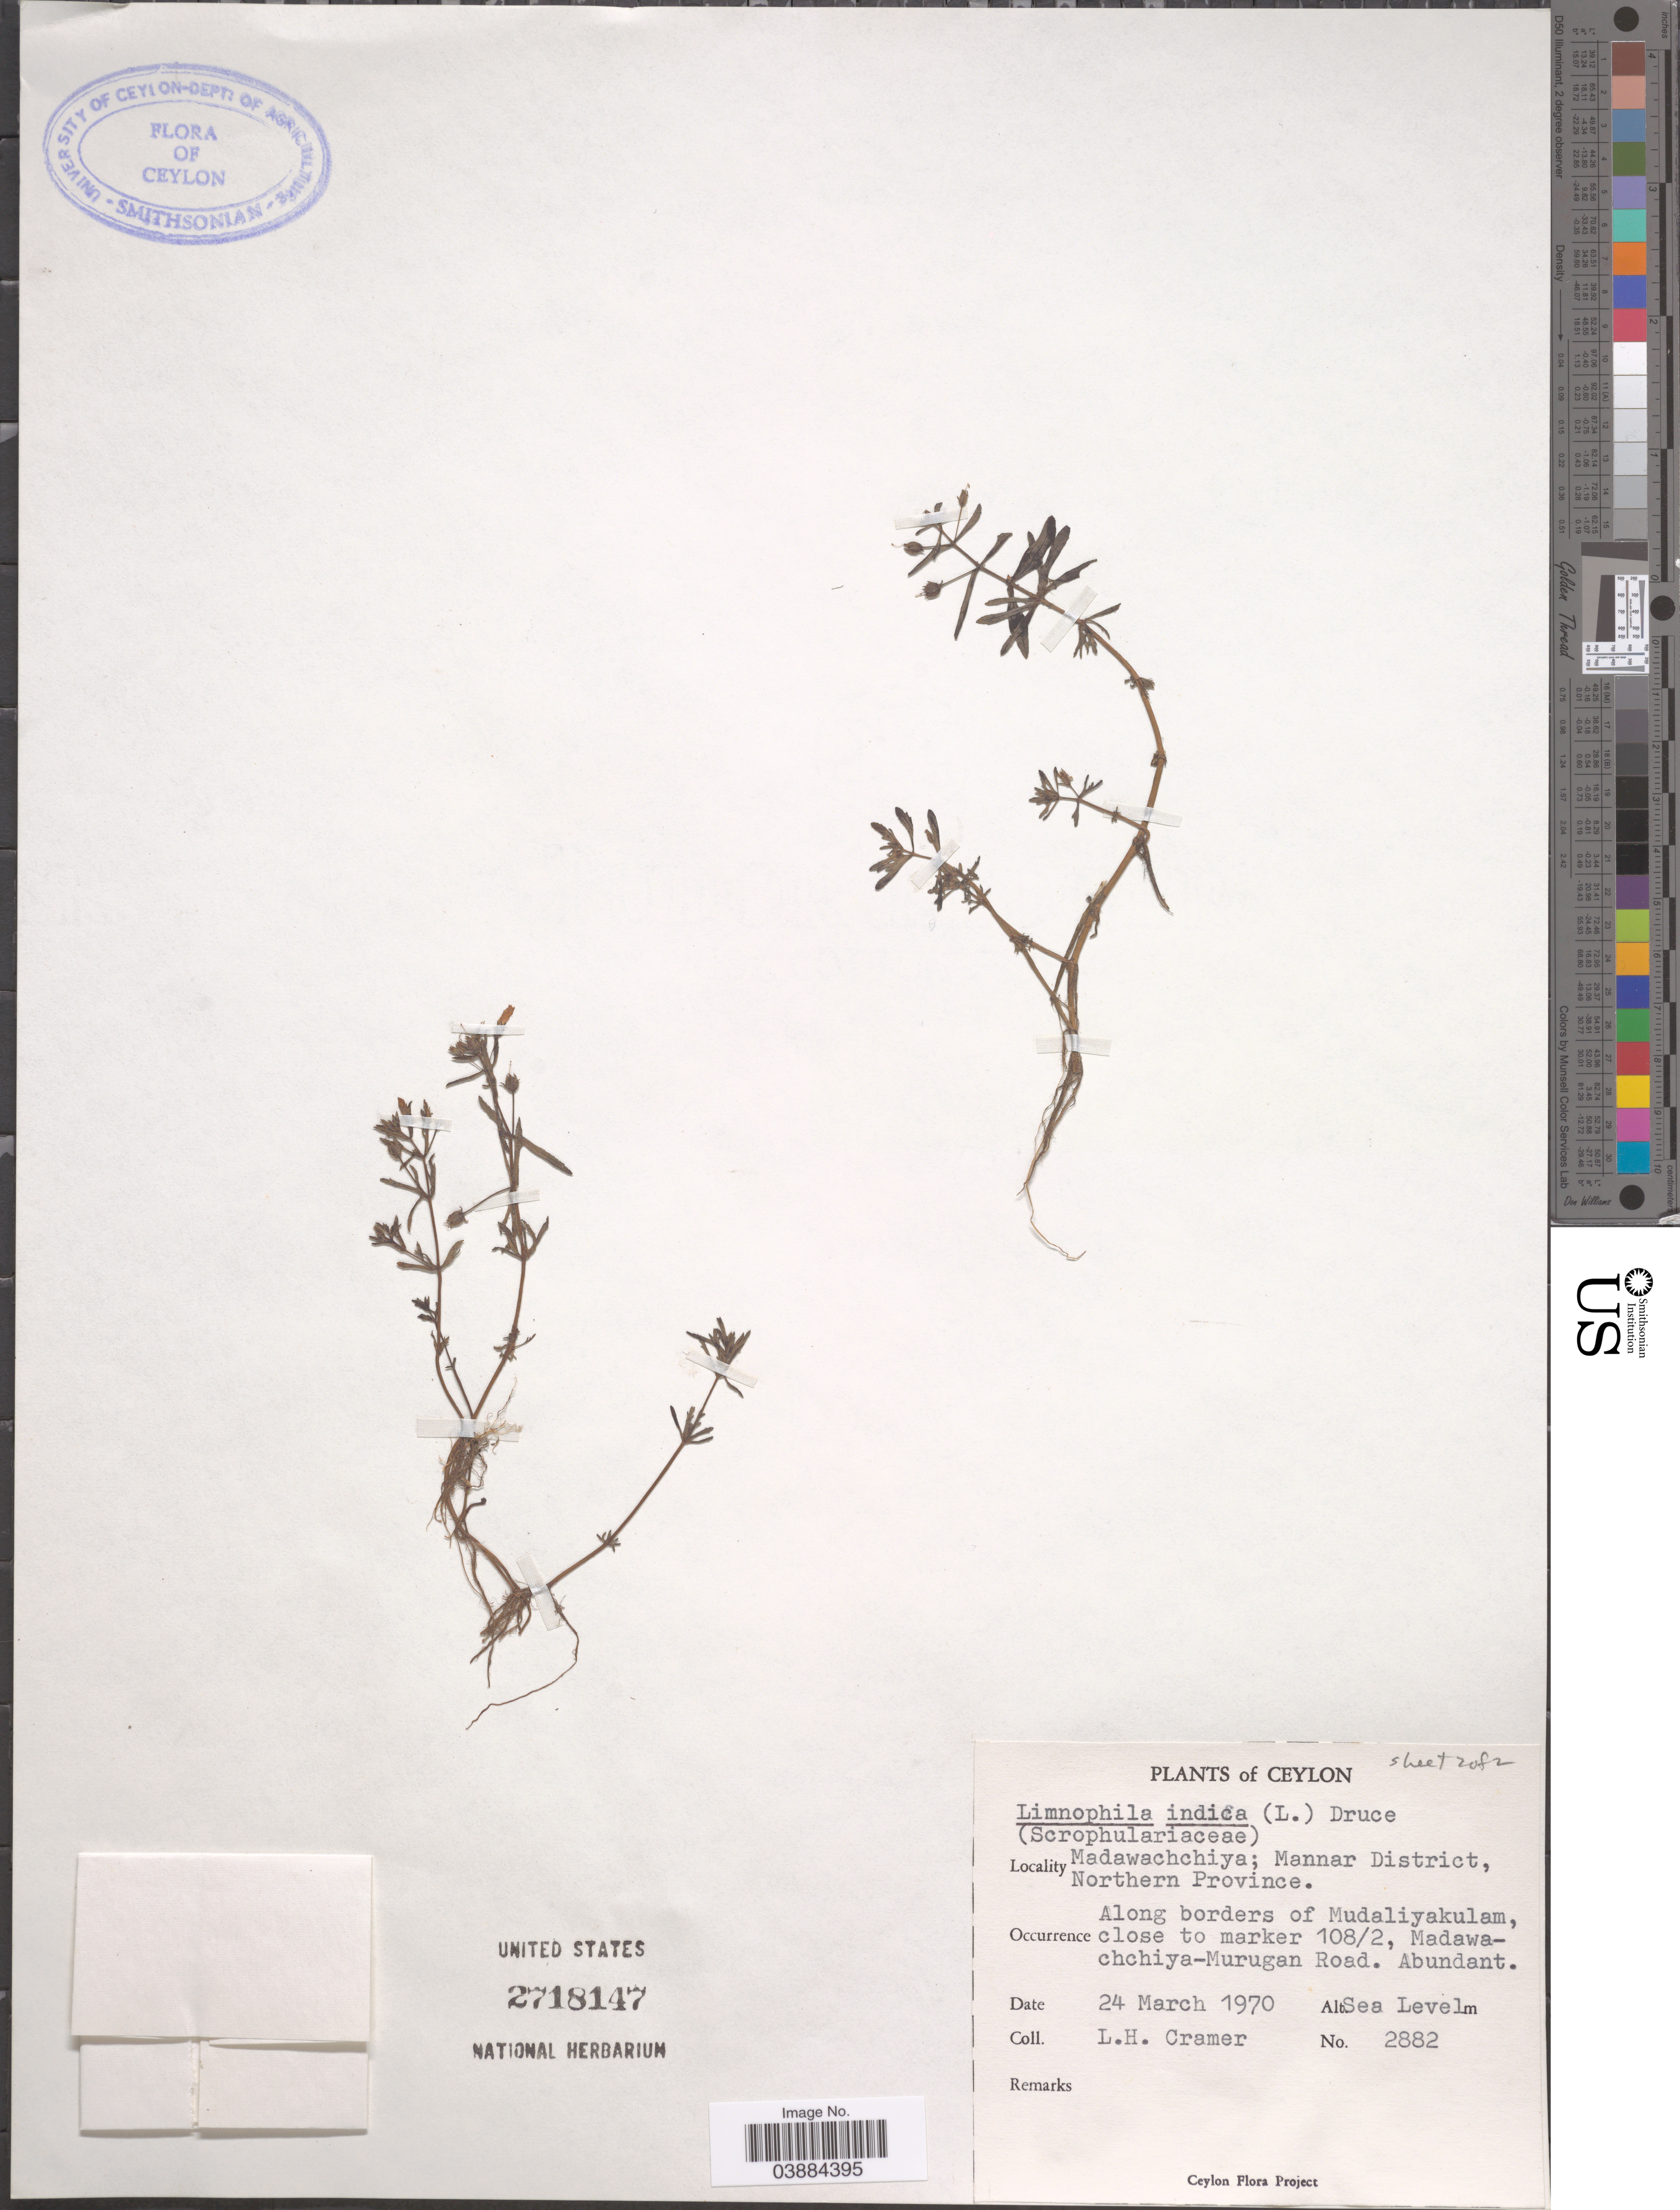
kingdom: Plantae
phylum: Tracheophyta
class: Magnoliopsida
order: Lamiales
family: Plantaginaceae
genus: Limnophila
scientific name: Limnophila indica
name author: (L.) Druce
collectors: L. H. Cramer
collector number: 2882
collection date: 1970-03-24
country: Sri Lanka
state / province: Northern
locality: Ceylon. Madawachchiya; Mannar District. Along borders of Mudaliyakulam, close to marker 108/2, Madawachchiya-Murugan Road.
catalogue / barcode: US 2718147